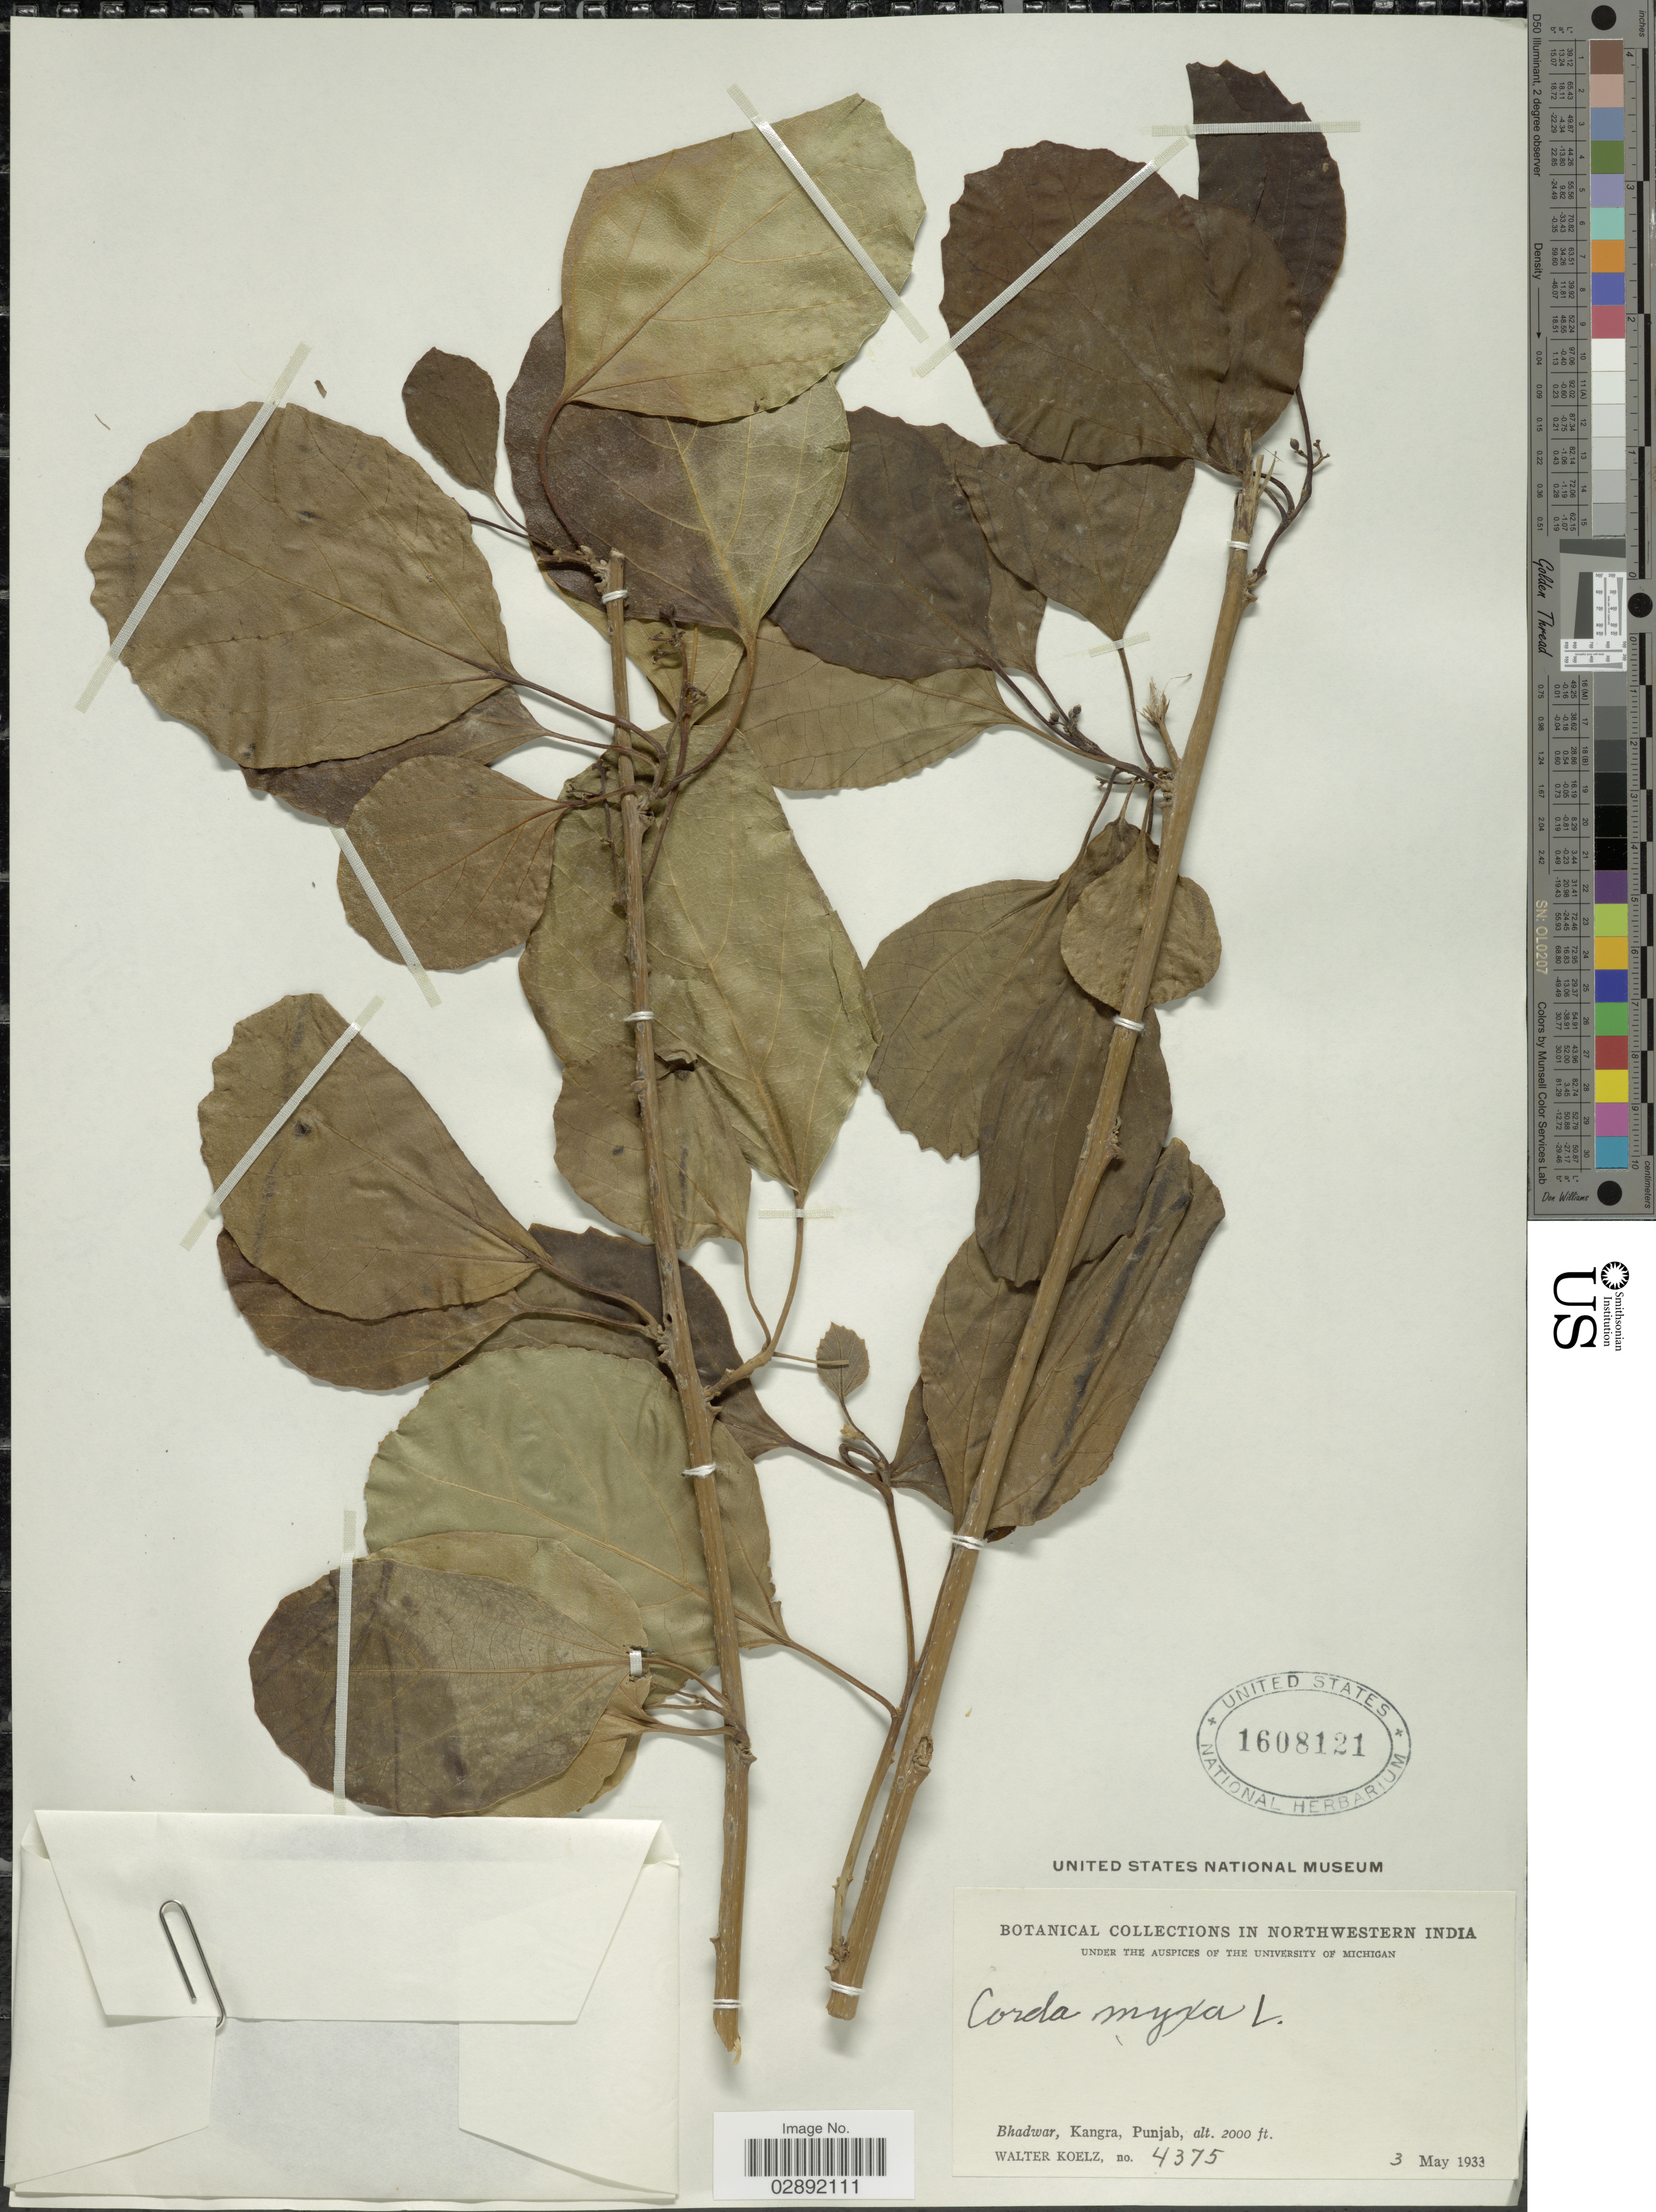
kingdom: Plantae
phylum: Tracheophyta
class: Magnoliopsida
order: Boraginales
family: Cordiaceae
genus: Cordia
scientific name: Cordia dichotoma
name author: G. Forst.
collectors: W. N. Koelz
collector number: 4375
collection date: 1933-05-03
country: India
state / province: Punjab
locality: Northwestern India. Bhadwar, Kangra.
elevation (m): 610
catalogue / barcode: US 1608121